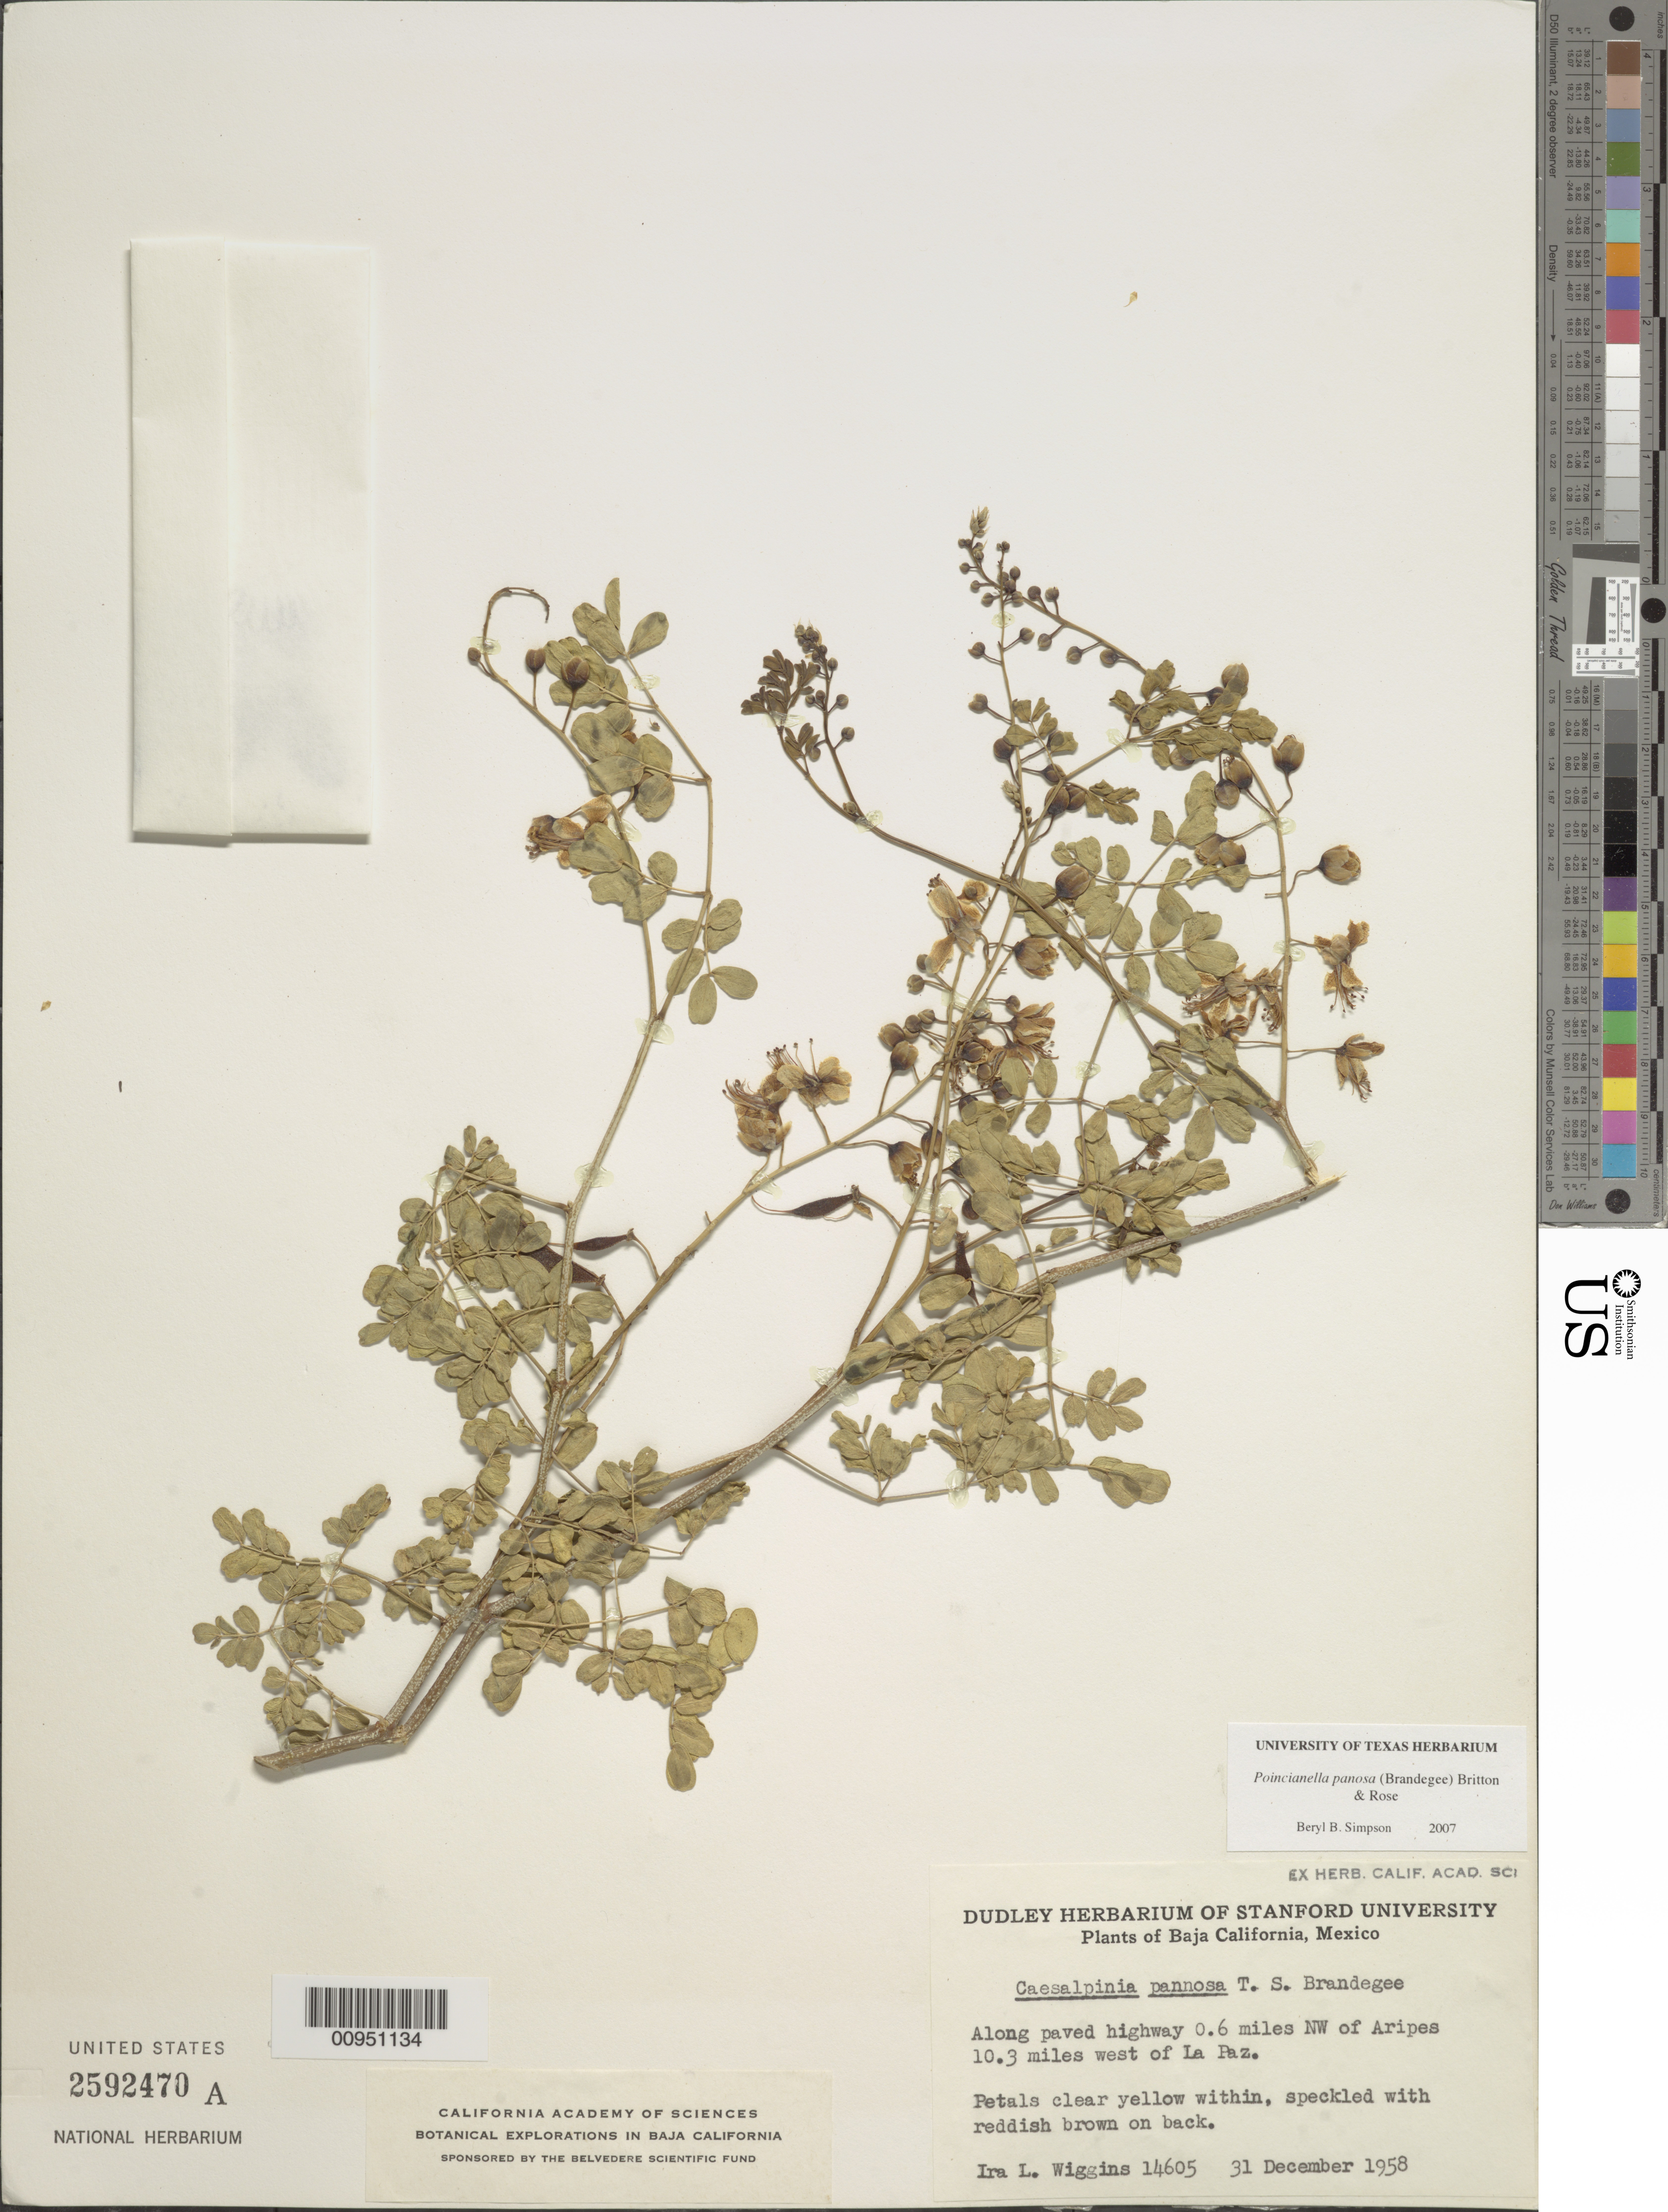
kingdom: Plantae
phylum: Tracheophyta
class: Magnoliopsida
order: Fabales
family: Fabaceae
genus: Erythrostemon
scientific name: Erythrostemon pannosus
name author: (K. Brandegee) Gagnon & G.P. Lewis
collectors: I. L. Wiggins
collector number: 14605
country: Mexico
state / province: Baja California Sur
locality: NW of Aripes, W of La Paz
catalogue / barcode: US 2592470A